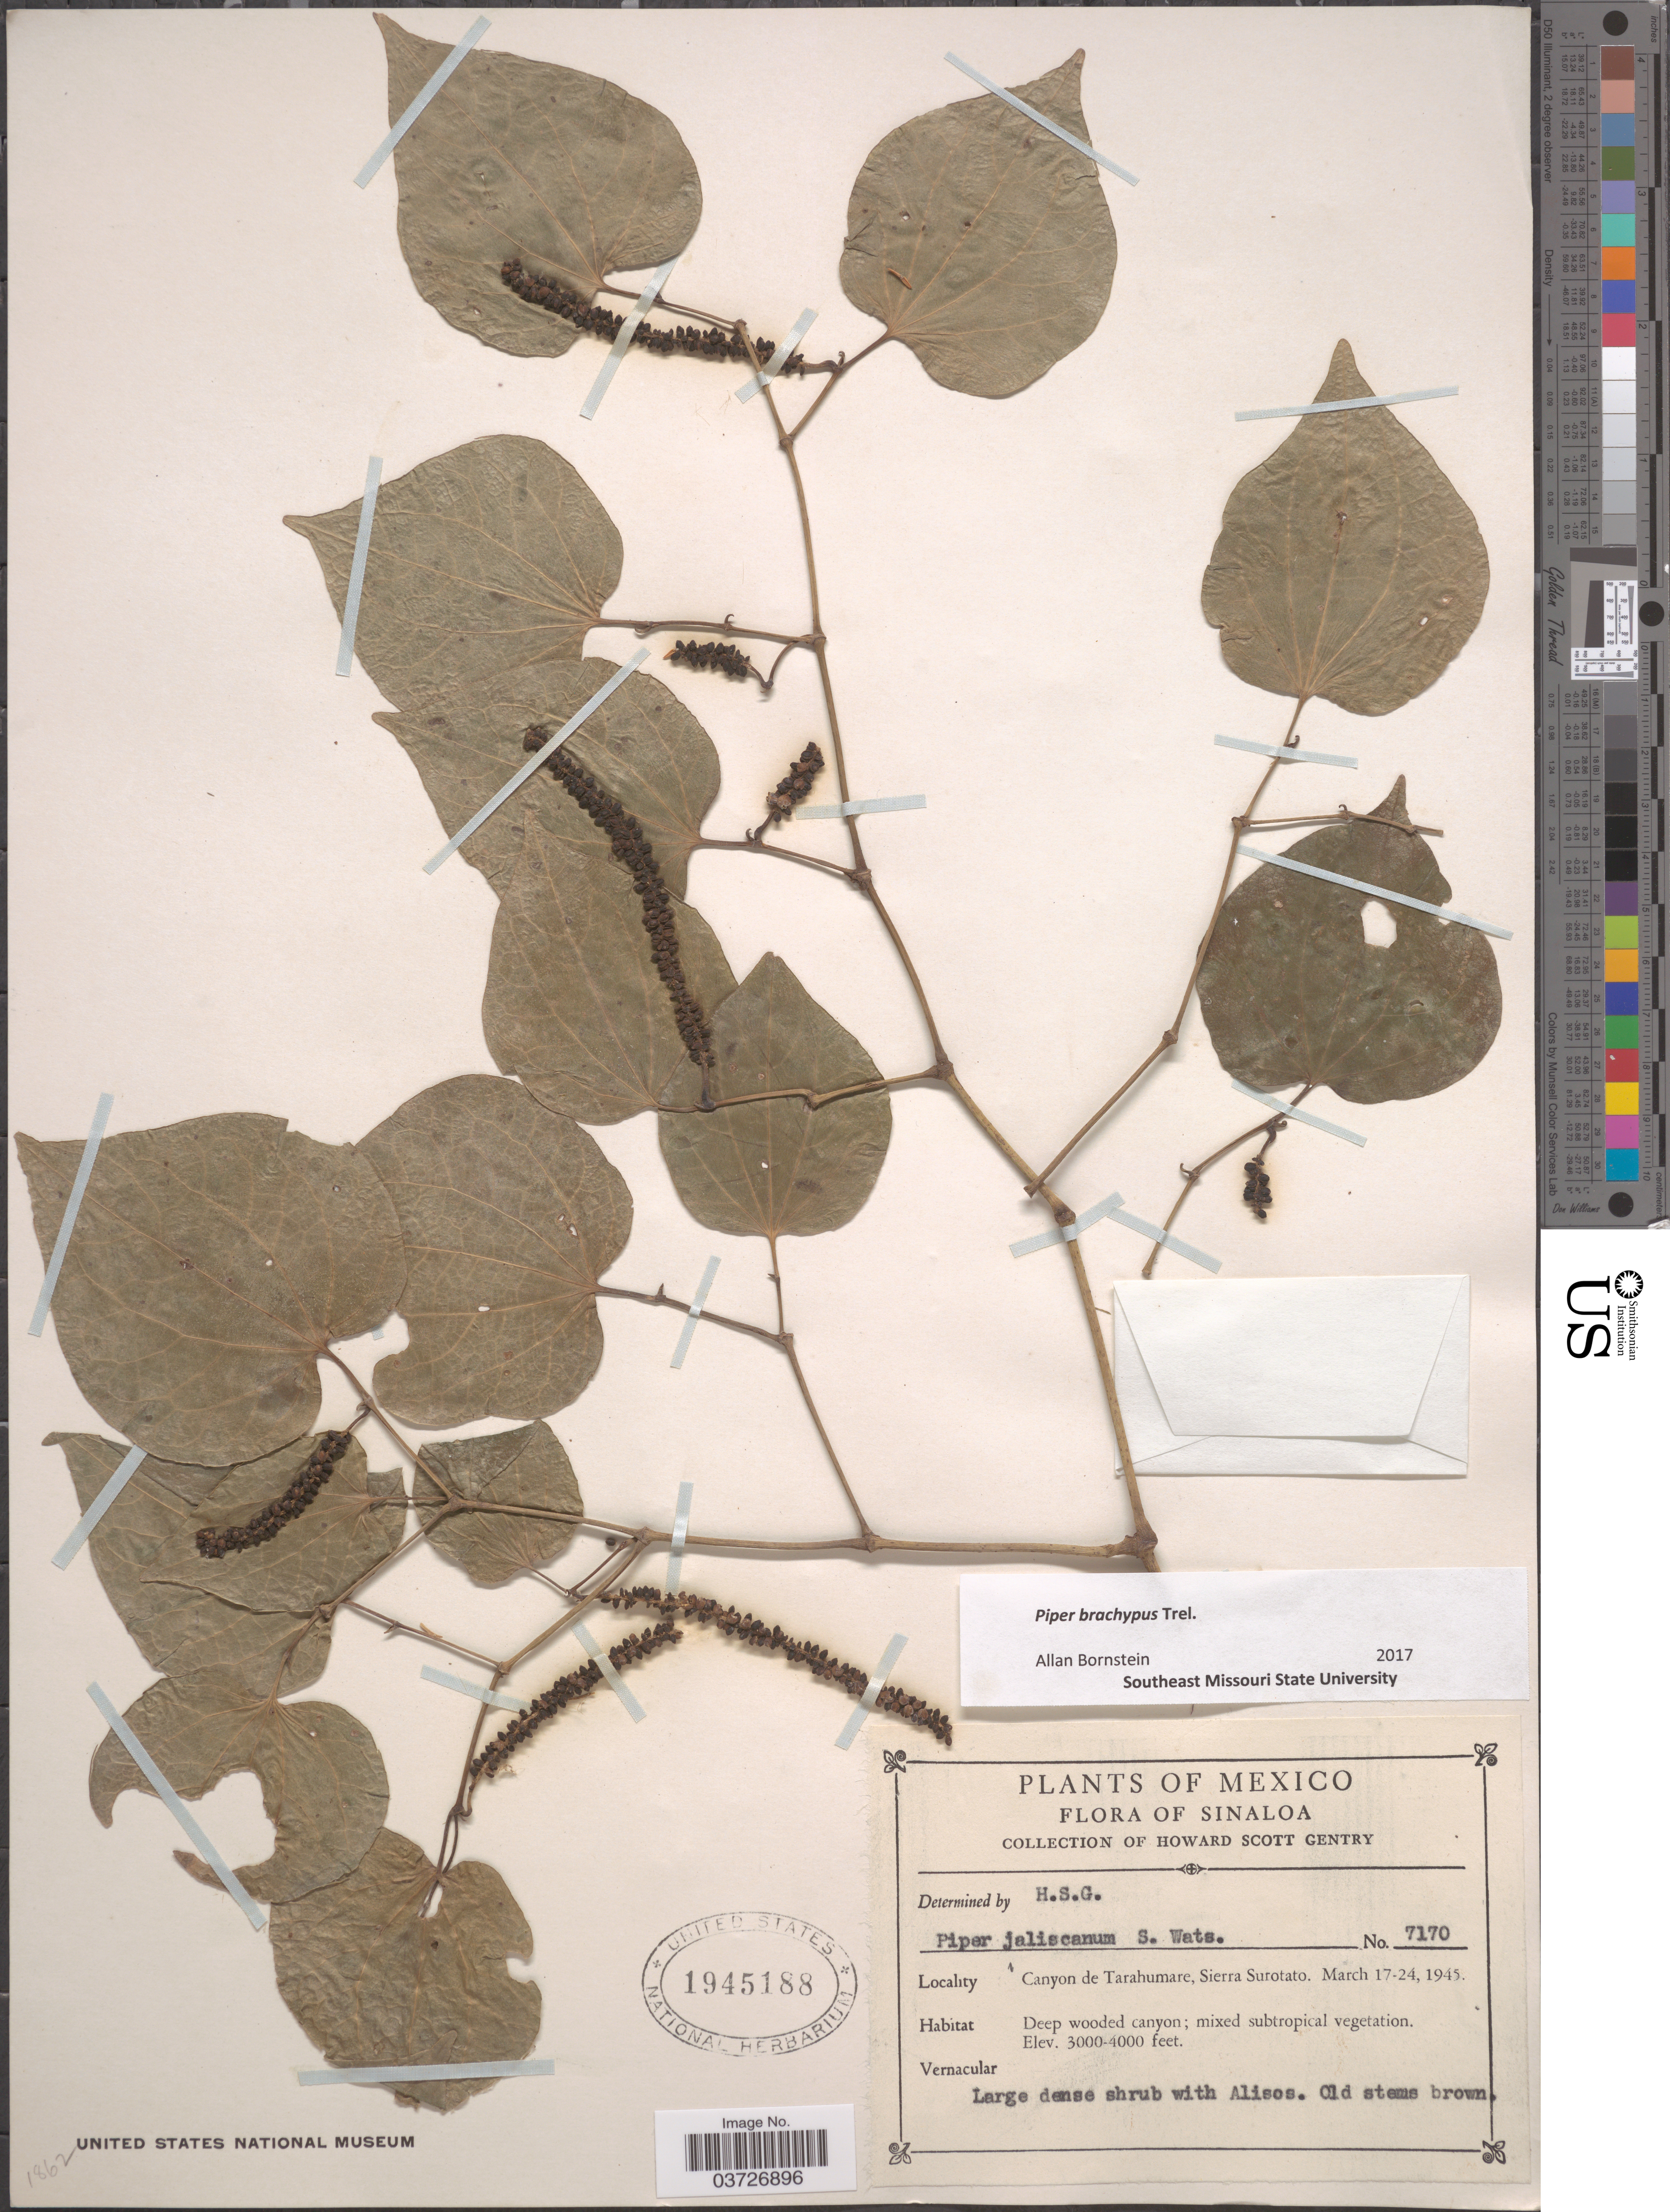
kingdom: Plantae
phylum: Tracheophyta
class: Magnoliopsida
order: Piperales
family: Piperaceae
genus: Piper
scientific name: Piper brachypus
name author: Trel.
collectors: H. S. Gentry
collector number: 7170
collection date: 1945-03-17/1945-03-24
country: Mexico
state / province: Sinaloa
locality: Canyon de Tarahumare, Sierra Surotato.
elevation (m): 914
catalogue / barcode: US 1945188